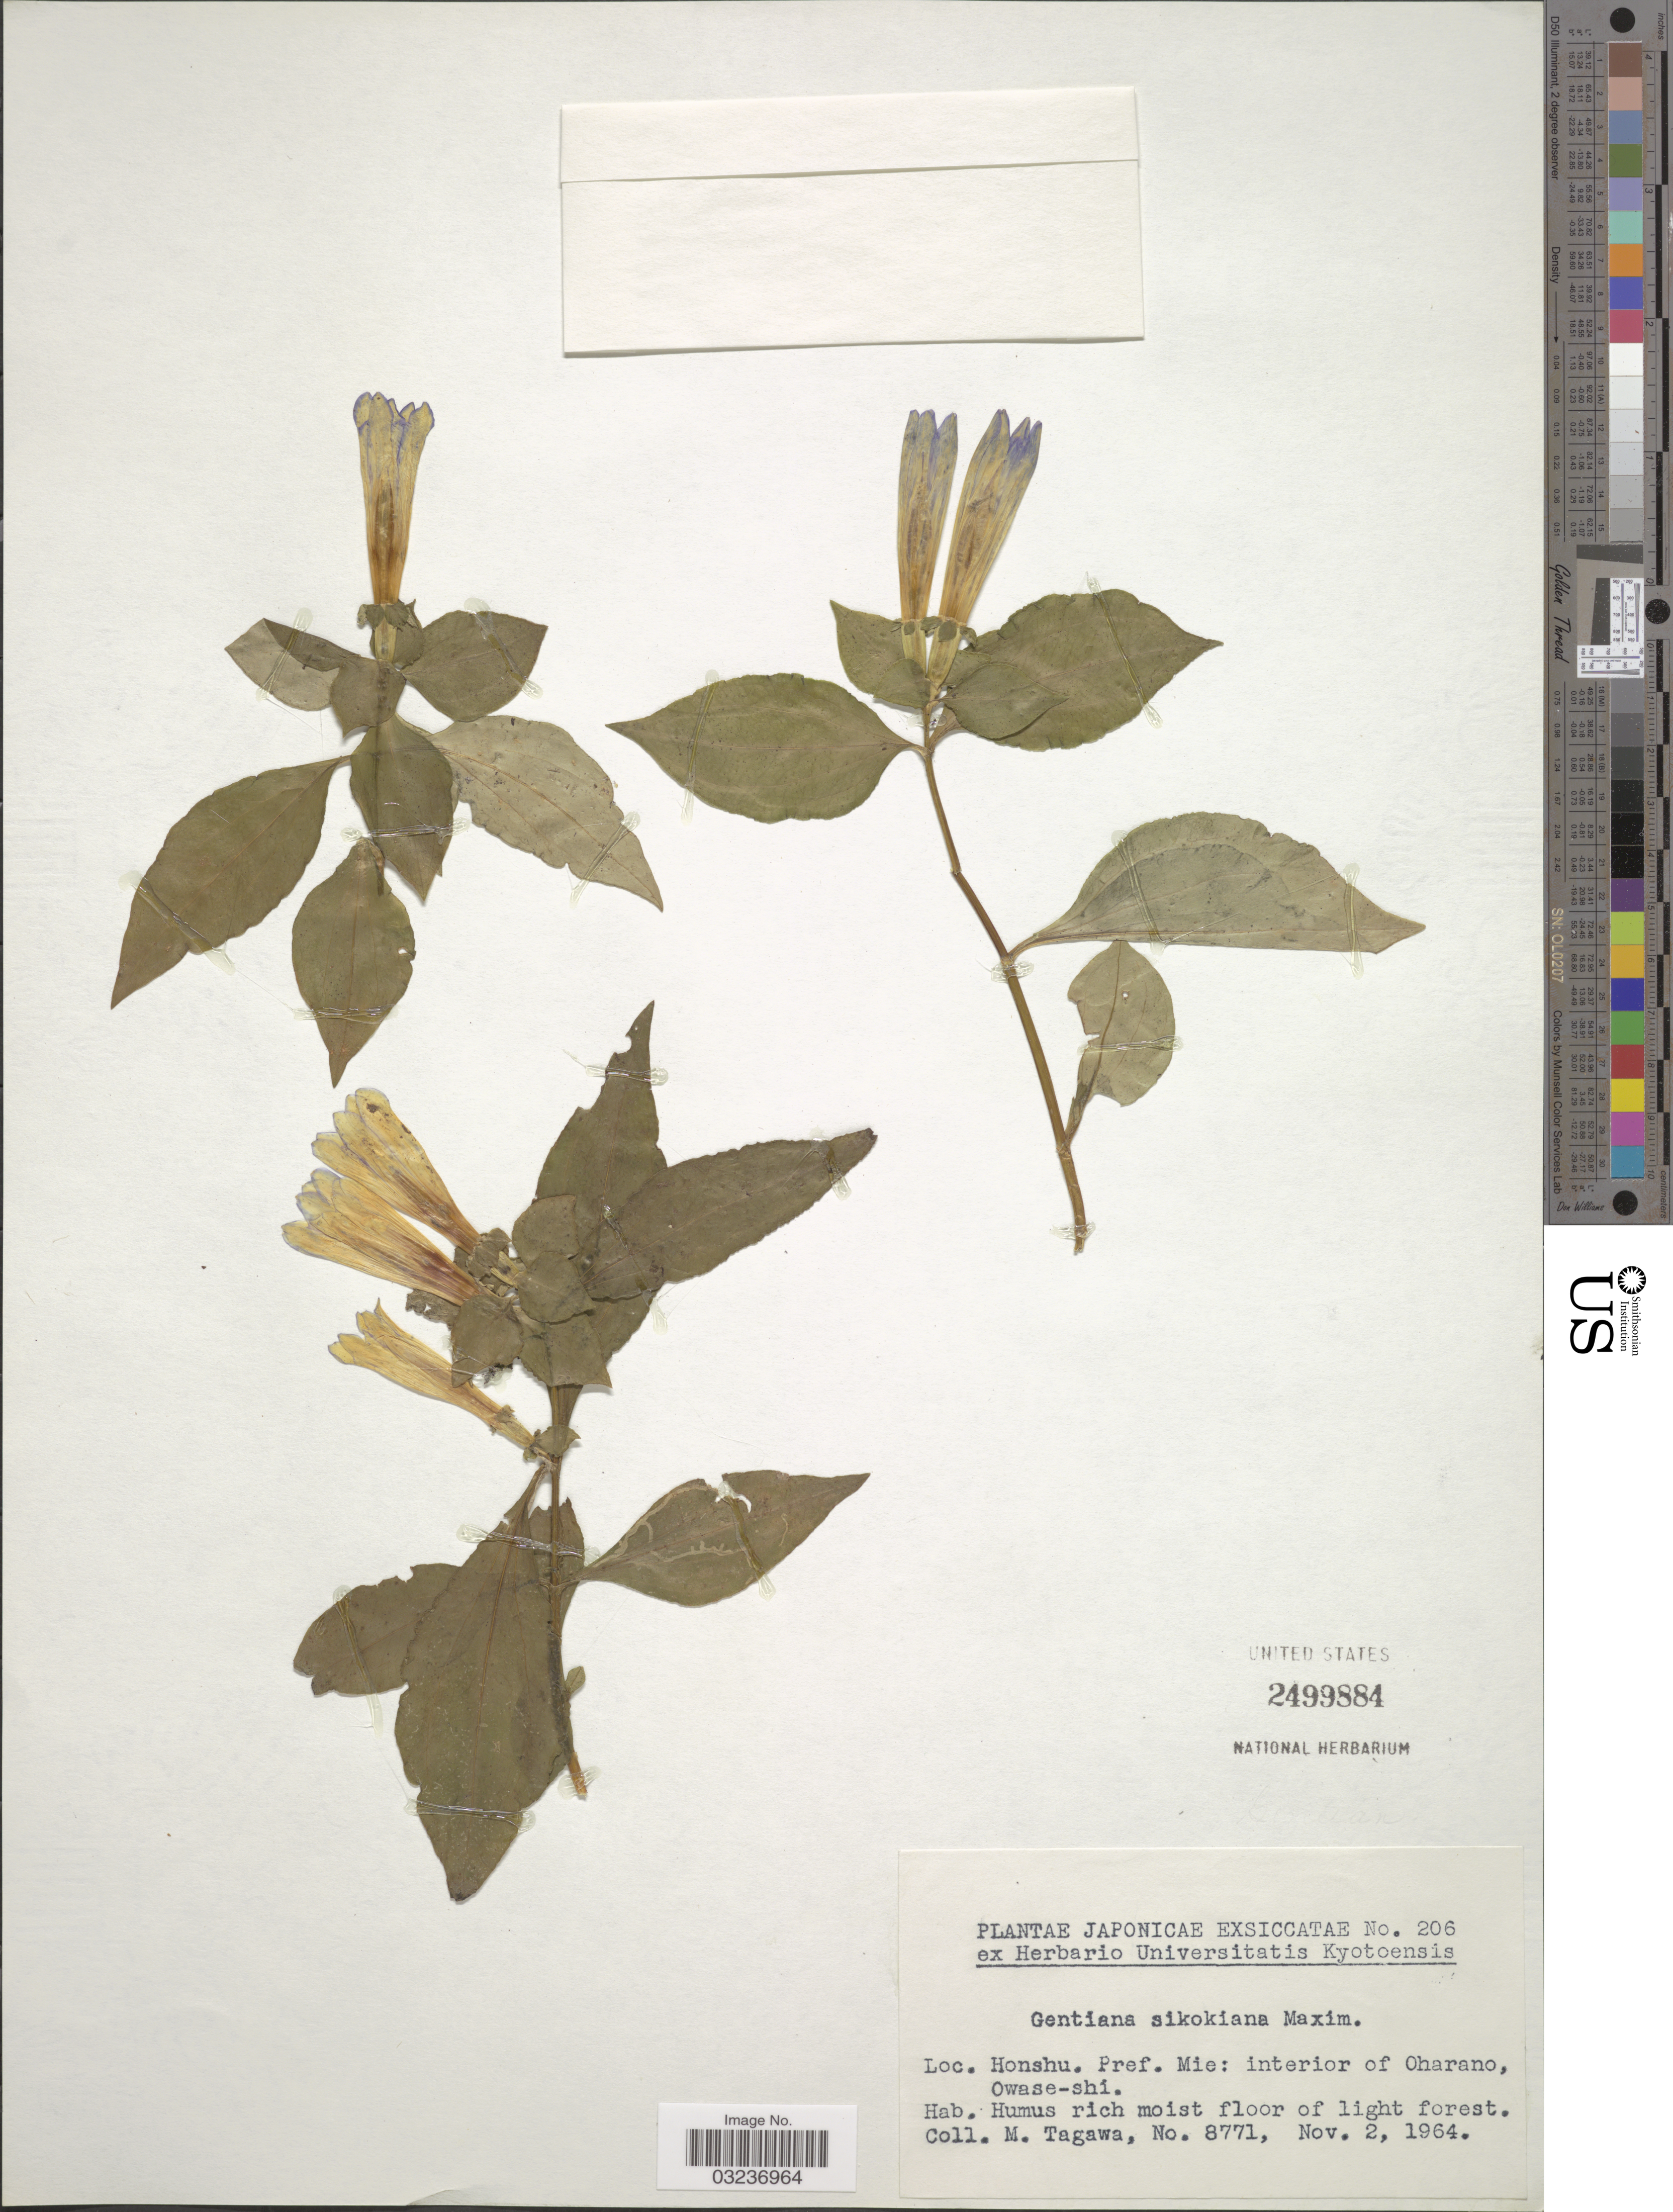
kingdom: Plantae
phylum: Tracheophyta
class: Magnoliopsida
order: Gentianales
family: Gentianaceae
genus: Gentiana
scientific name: Gentiana sikokiana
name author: Maxim.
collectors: M. Tagawa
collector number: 8771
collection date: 1964-11-02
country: Japan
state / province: Mie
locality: Honshu, Pref. Mie: interior of Oharano, Owase-shi.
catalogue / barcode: US 2499884